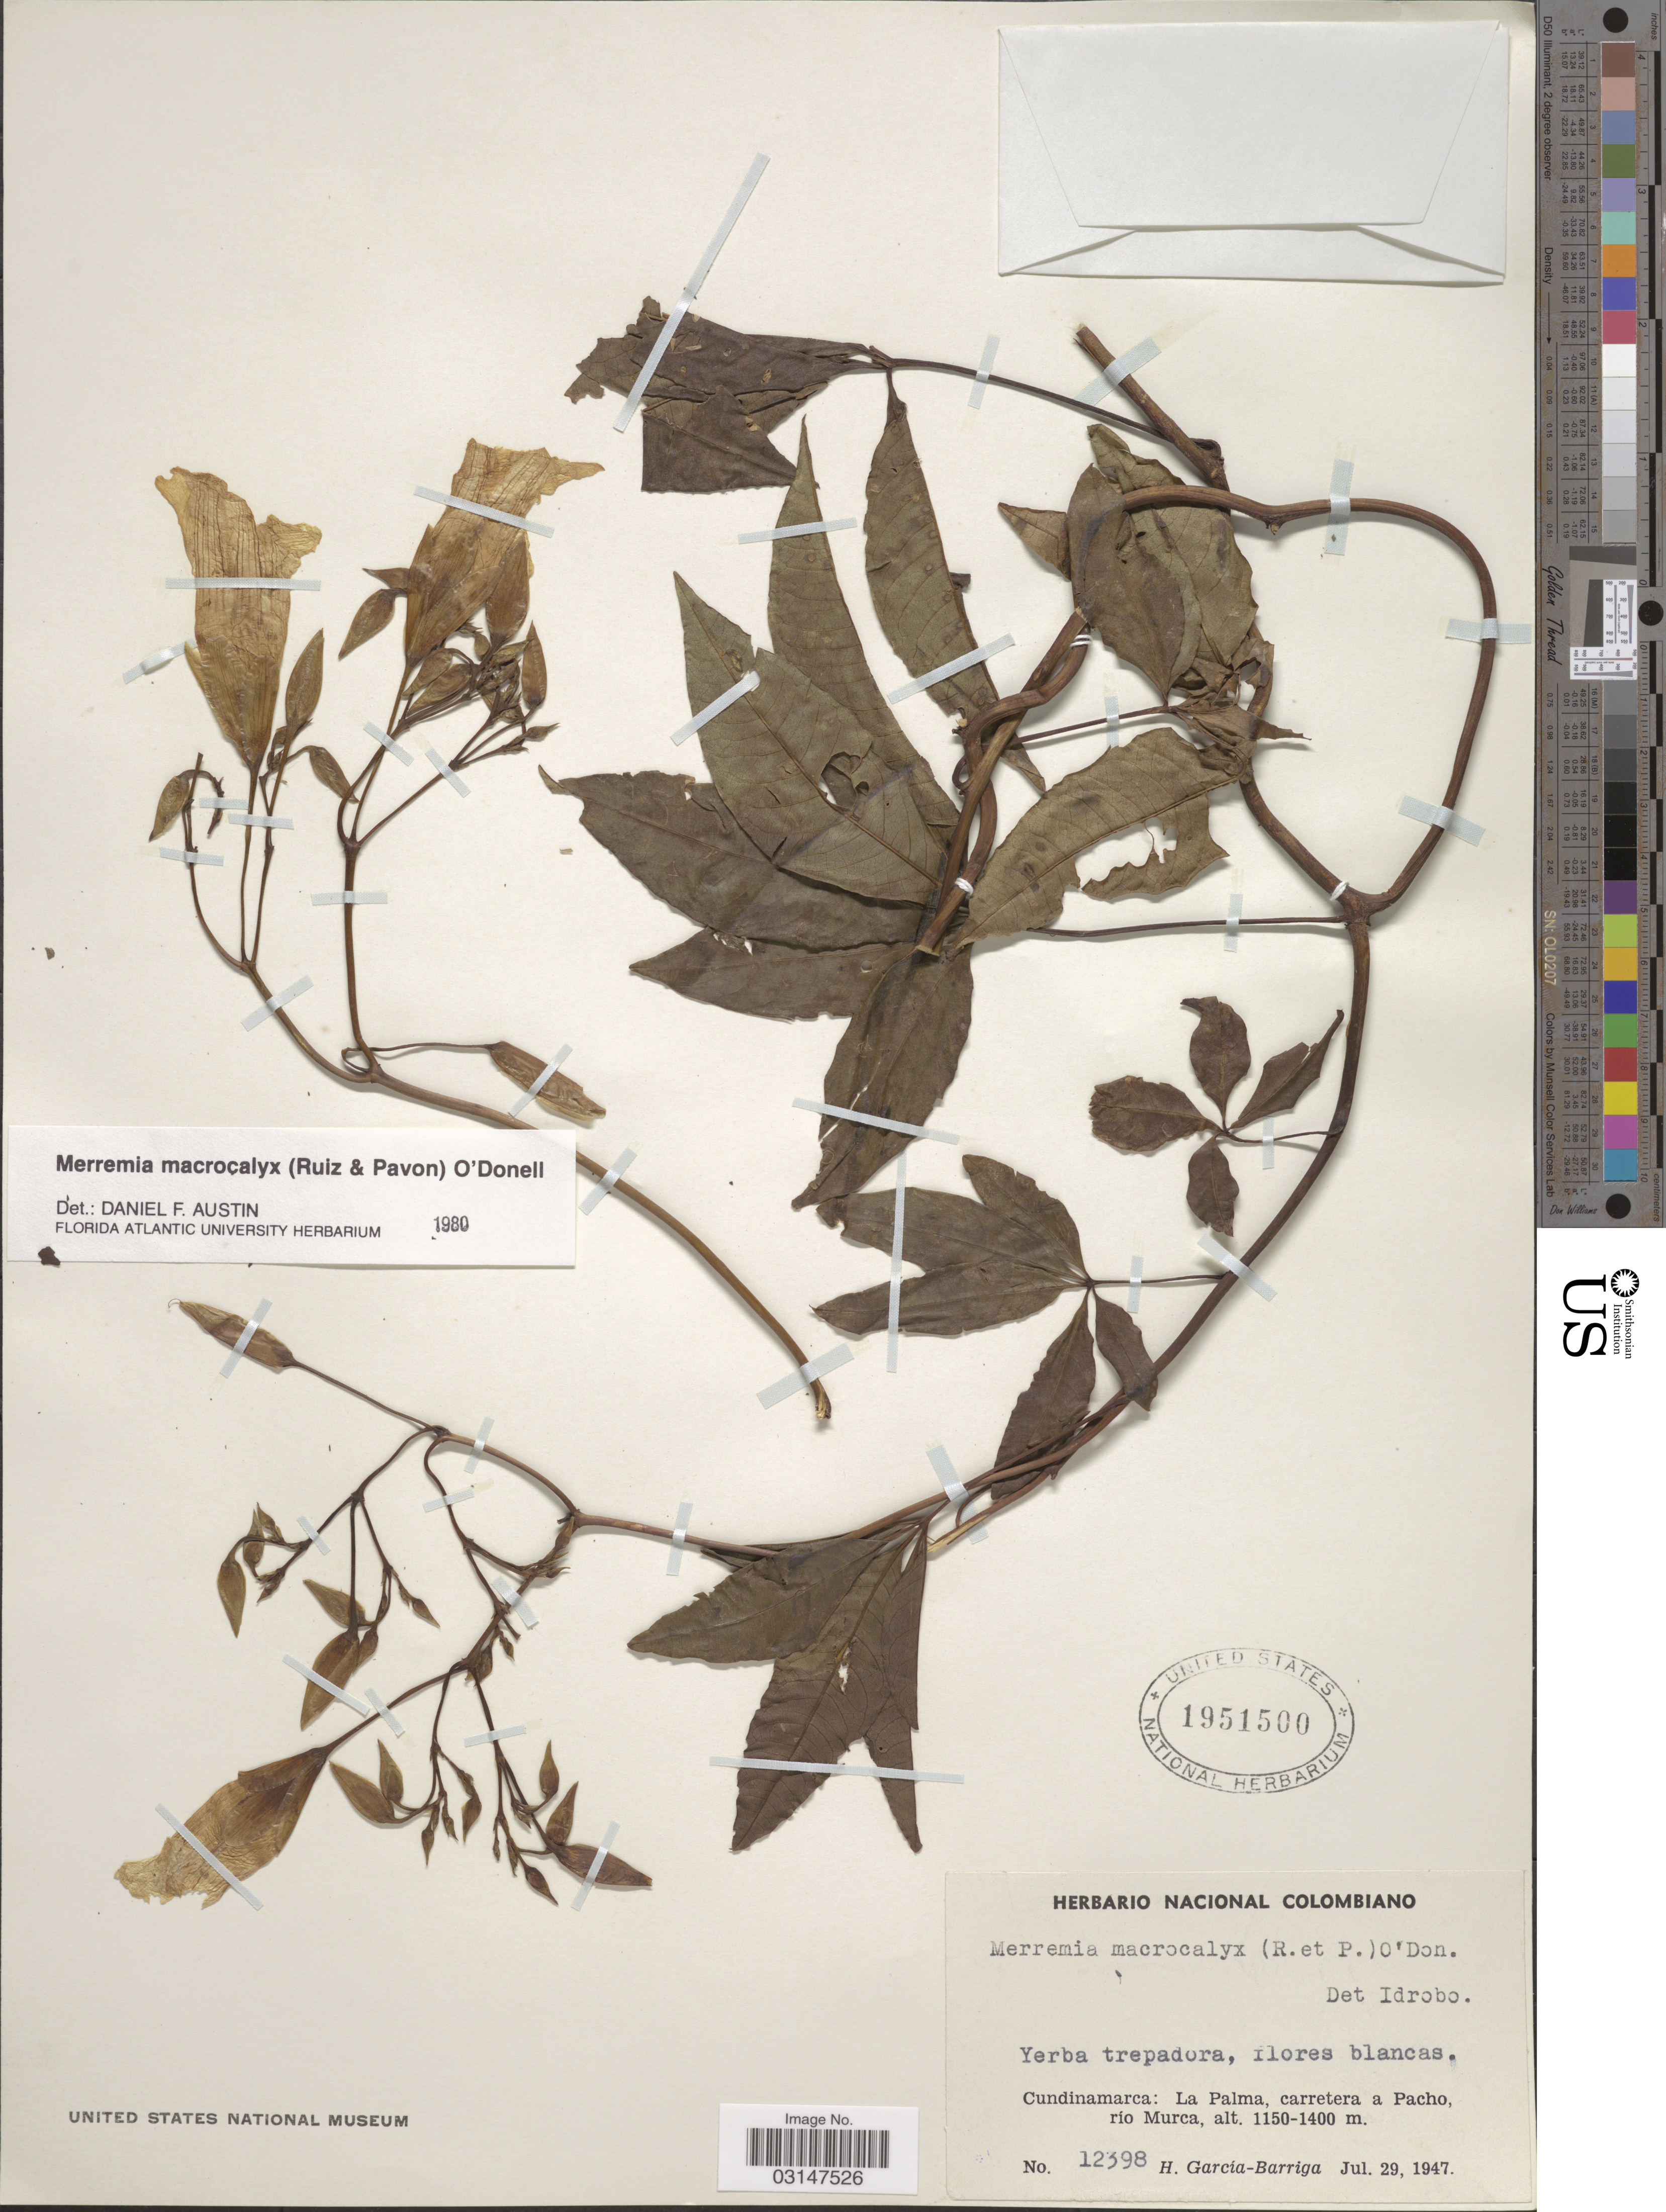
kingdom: Plantae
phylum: Tracheophyta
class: Magnoliopsida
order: Solanales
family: Convolvulaceae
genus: Distimake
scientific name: Distimake macrocalyx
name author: (Ruiz & Pav.) A. R. Simões & Staples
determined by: Strong, Mark T., (BOT), Smithsonian Institution - National Museum of Natural History (UNITED STATES)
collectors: H. García Barriga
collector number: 12398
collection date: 1947-07-29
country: Colombia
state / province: Cundinamarca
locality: La Palma, carretera a Pacho, río Murca.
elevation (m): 1150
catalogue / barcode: US 1951500